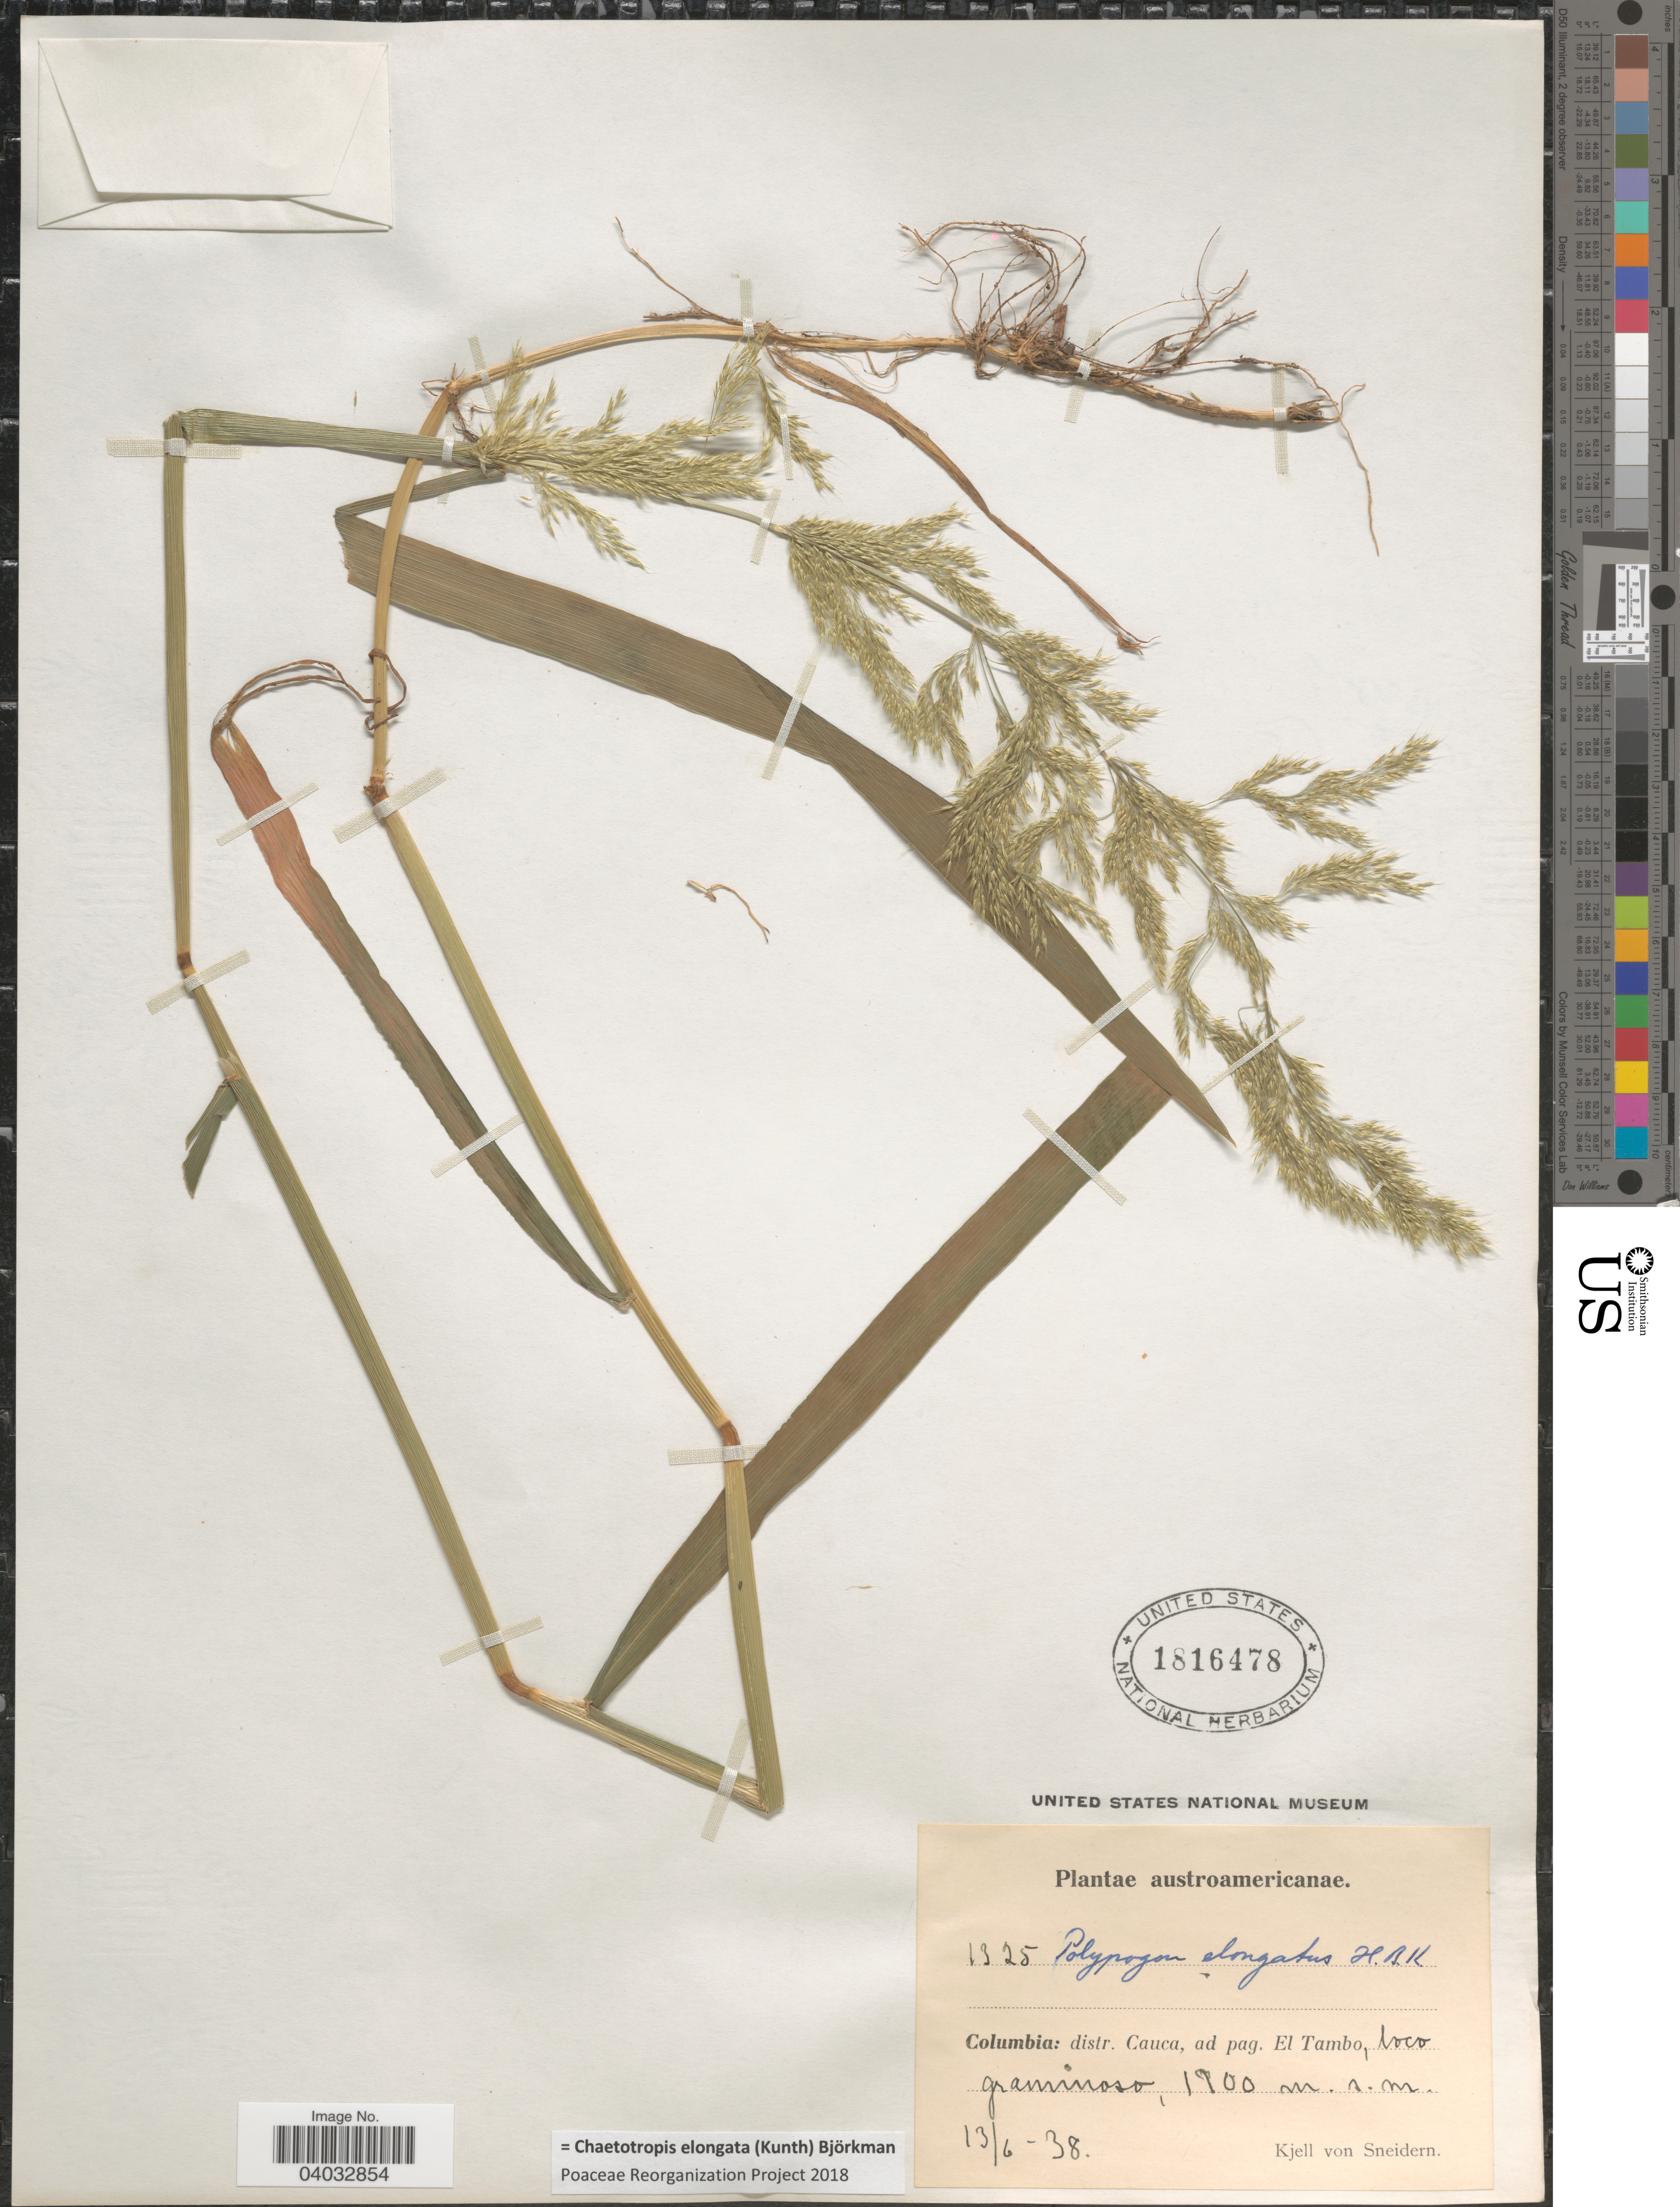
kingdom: Plantae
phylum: Tracheophyta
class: Liliopsida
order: Poales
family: Poaceae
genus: Chaetotropis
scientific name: Chaetotropis elongata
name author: (Kunth) Björkman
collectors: K. von Sneidern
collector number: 1325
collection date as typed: Transcribed d/m/y: 13/6/38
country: Colombia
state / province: Cauca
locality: Austroamericanae. Distr. Cauca, ad pag. El Tambo, loco graminoso.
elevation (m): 1900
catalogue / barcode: US 1816478